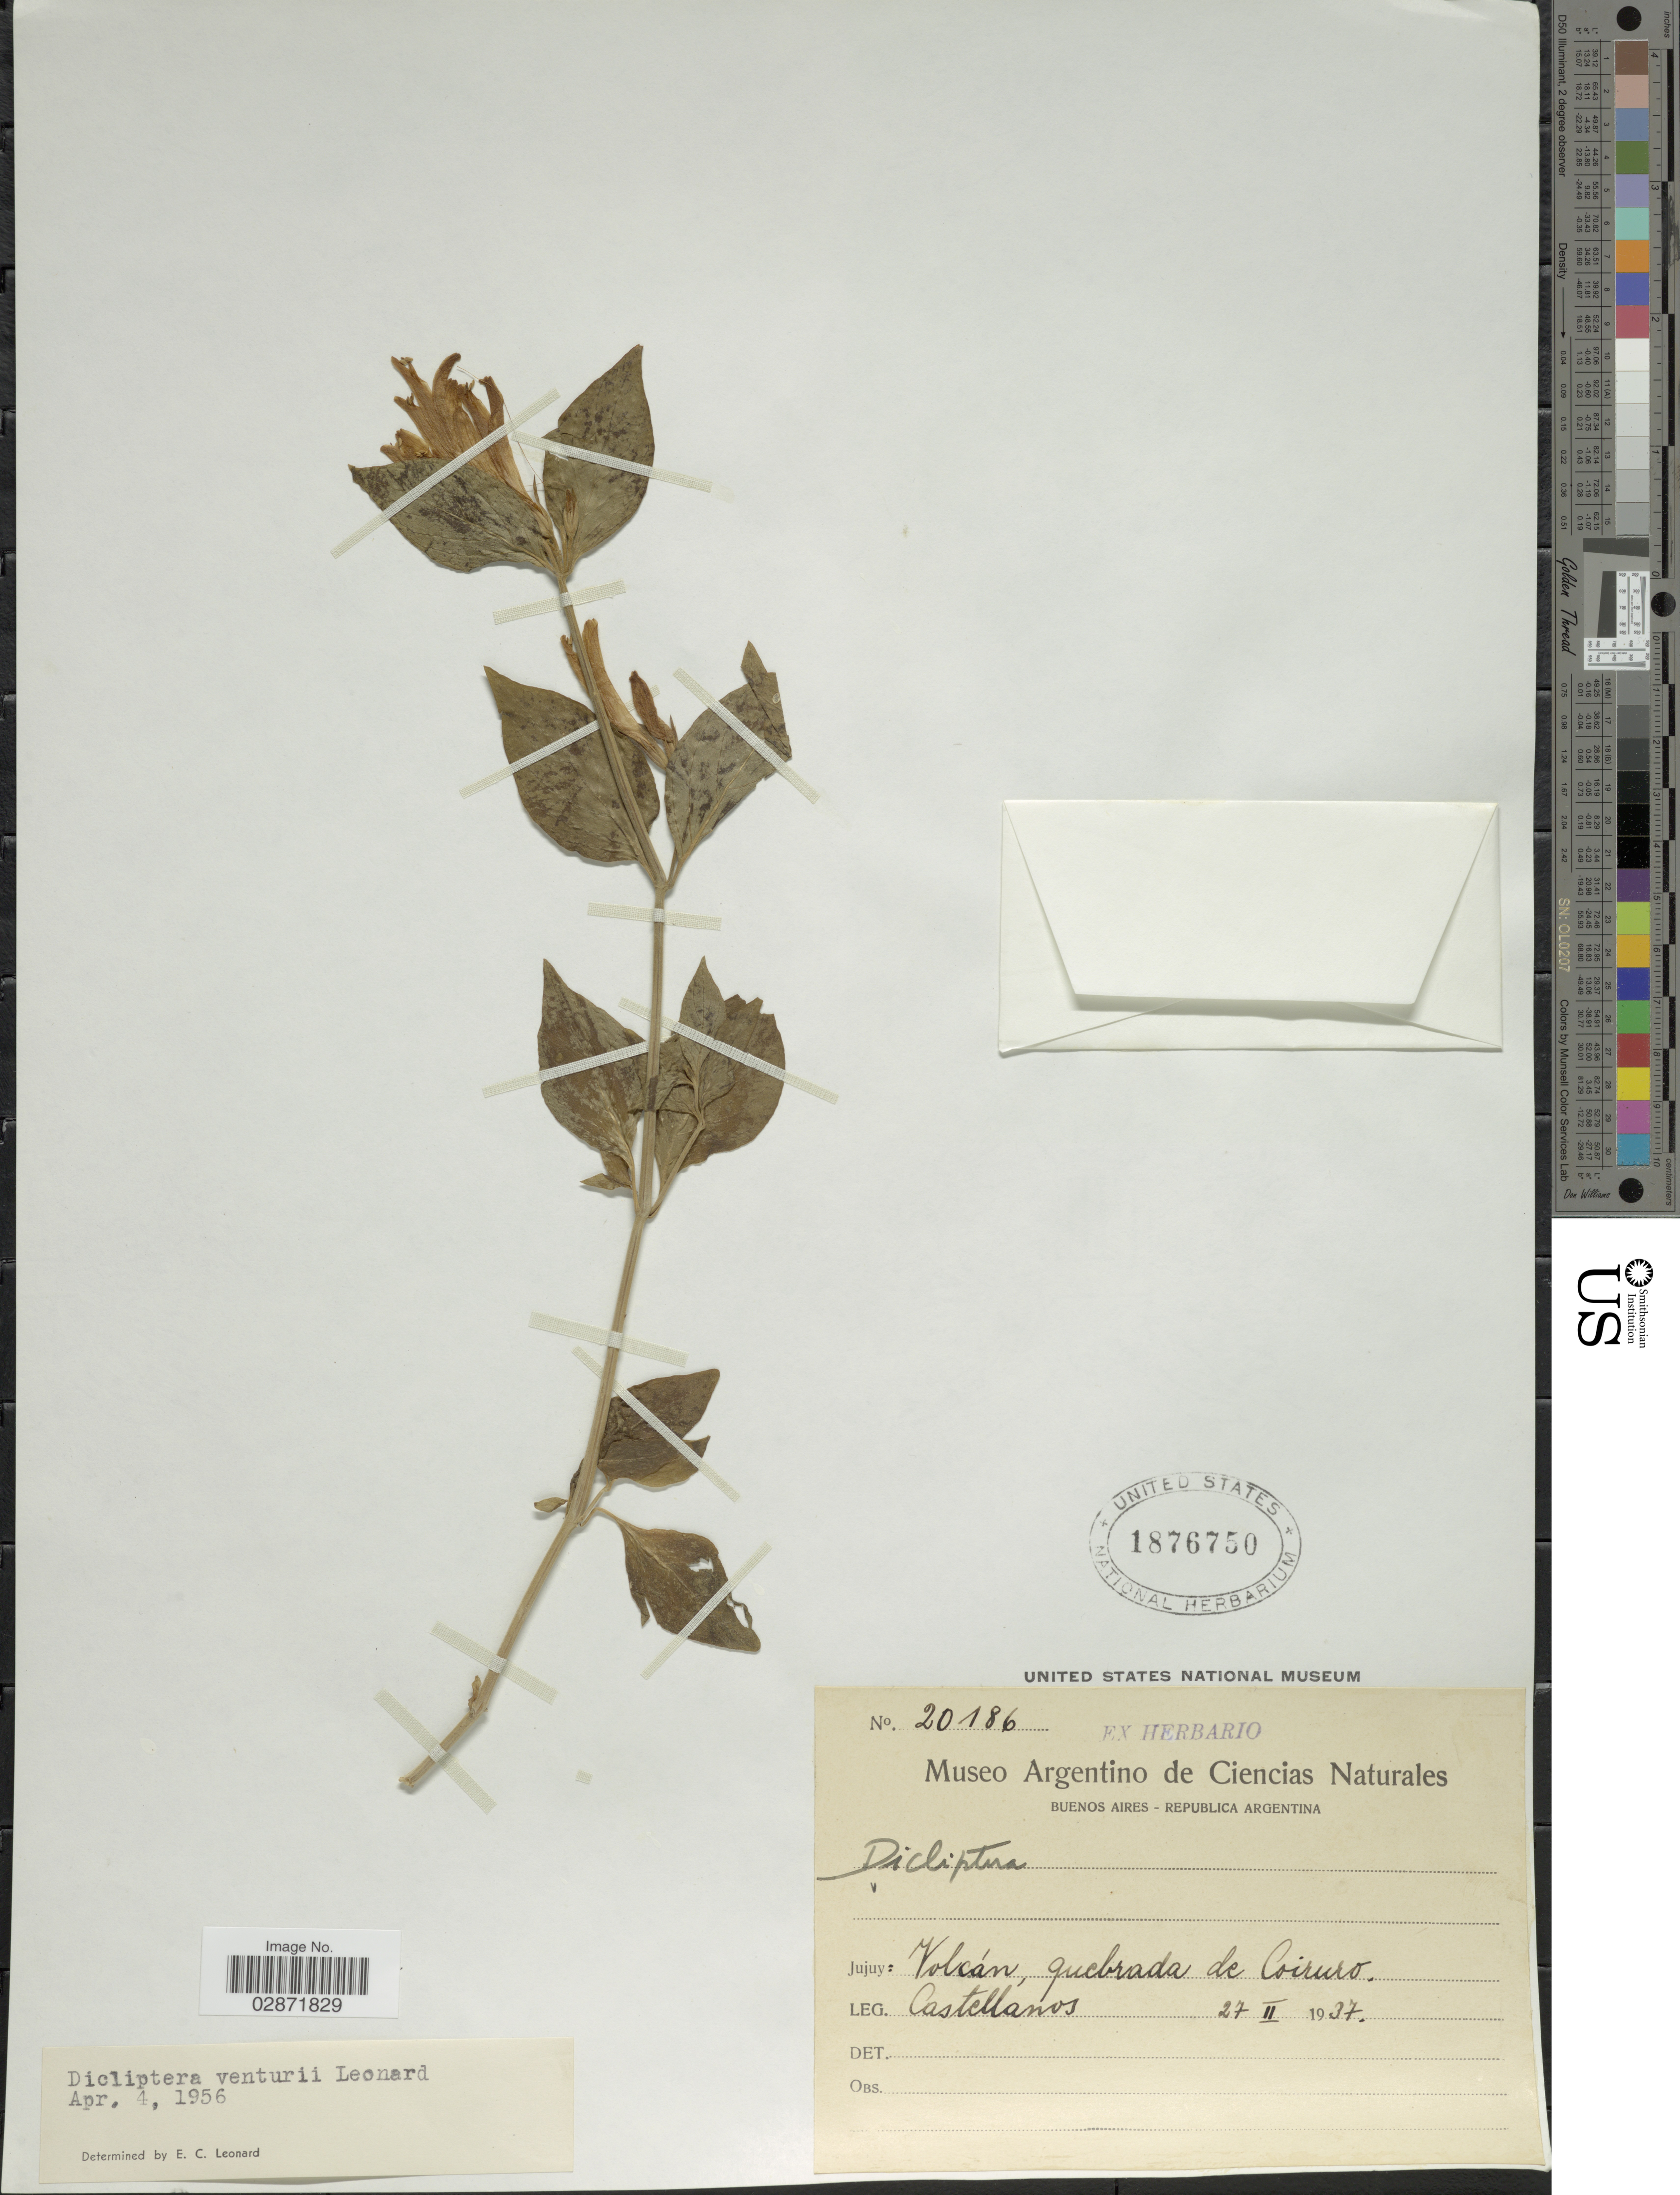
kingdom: Plantae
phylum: Tracheophyta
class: Magnoliopsida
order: Lamiales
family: Acanthaceae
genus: Dicliptera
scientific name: Dicliptera cabrerae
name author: C. Ezcurra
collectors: -- Castellanos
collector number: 20186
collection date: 1937-02-27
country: Argentina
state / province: Jujuy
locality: Volcán, quebrada de Coiruro.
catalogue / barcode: US 1876750